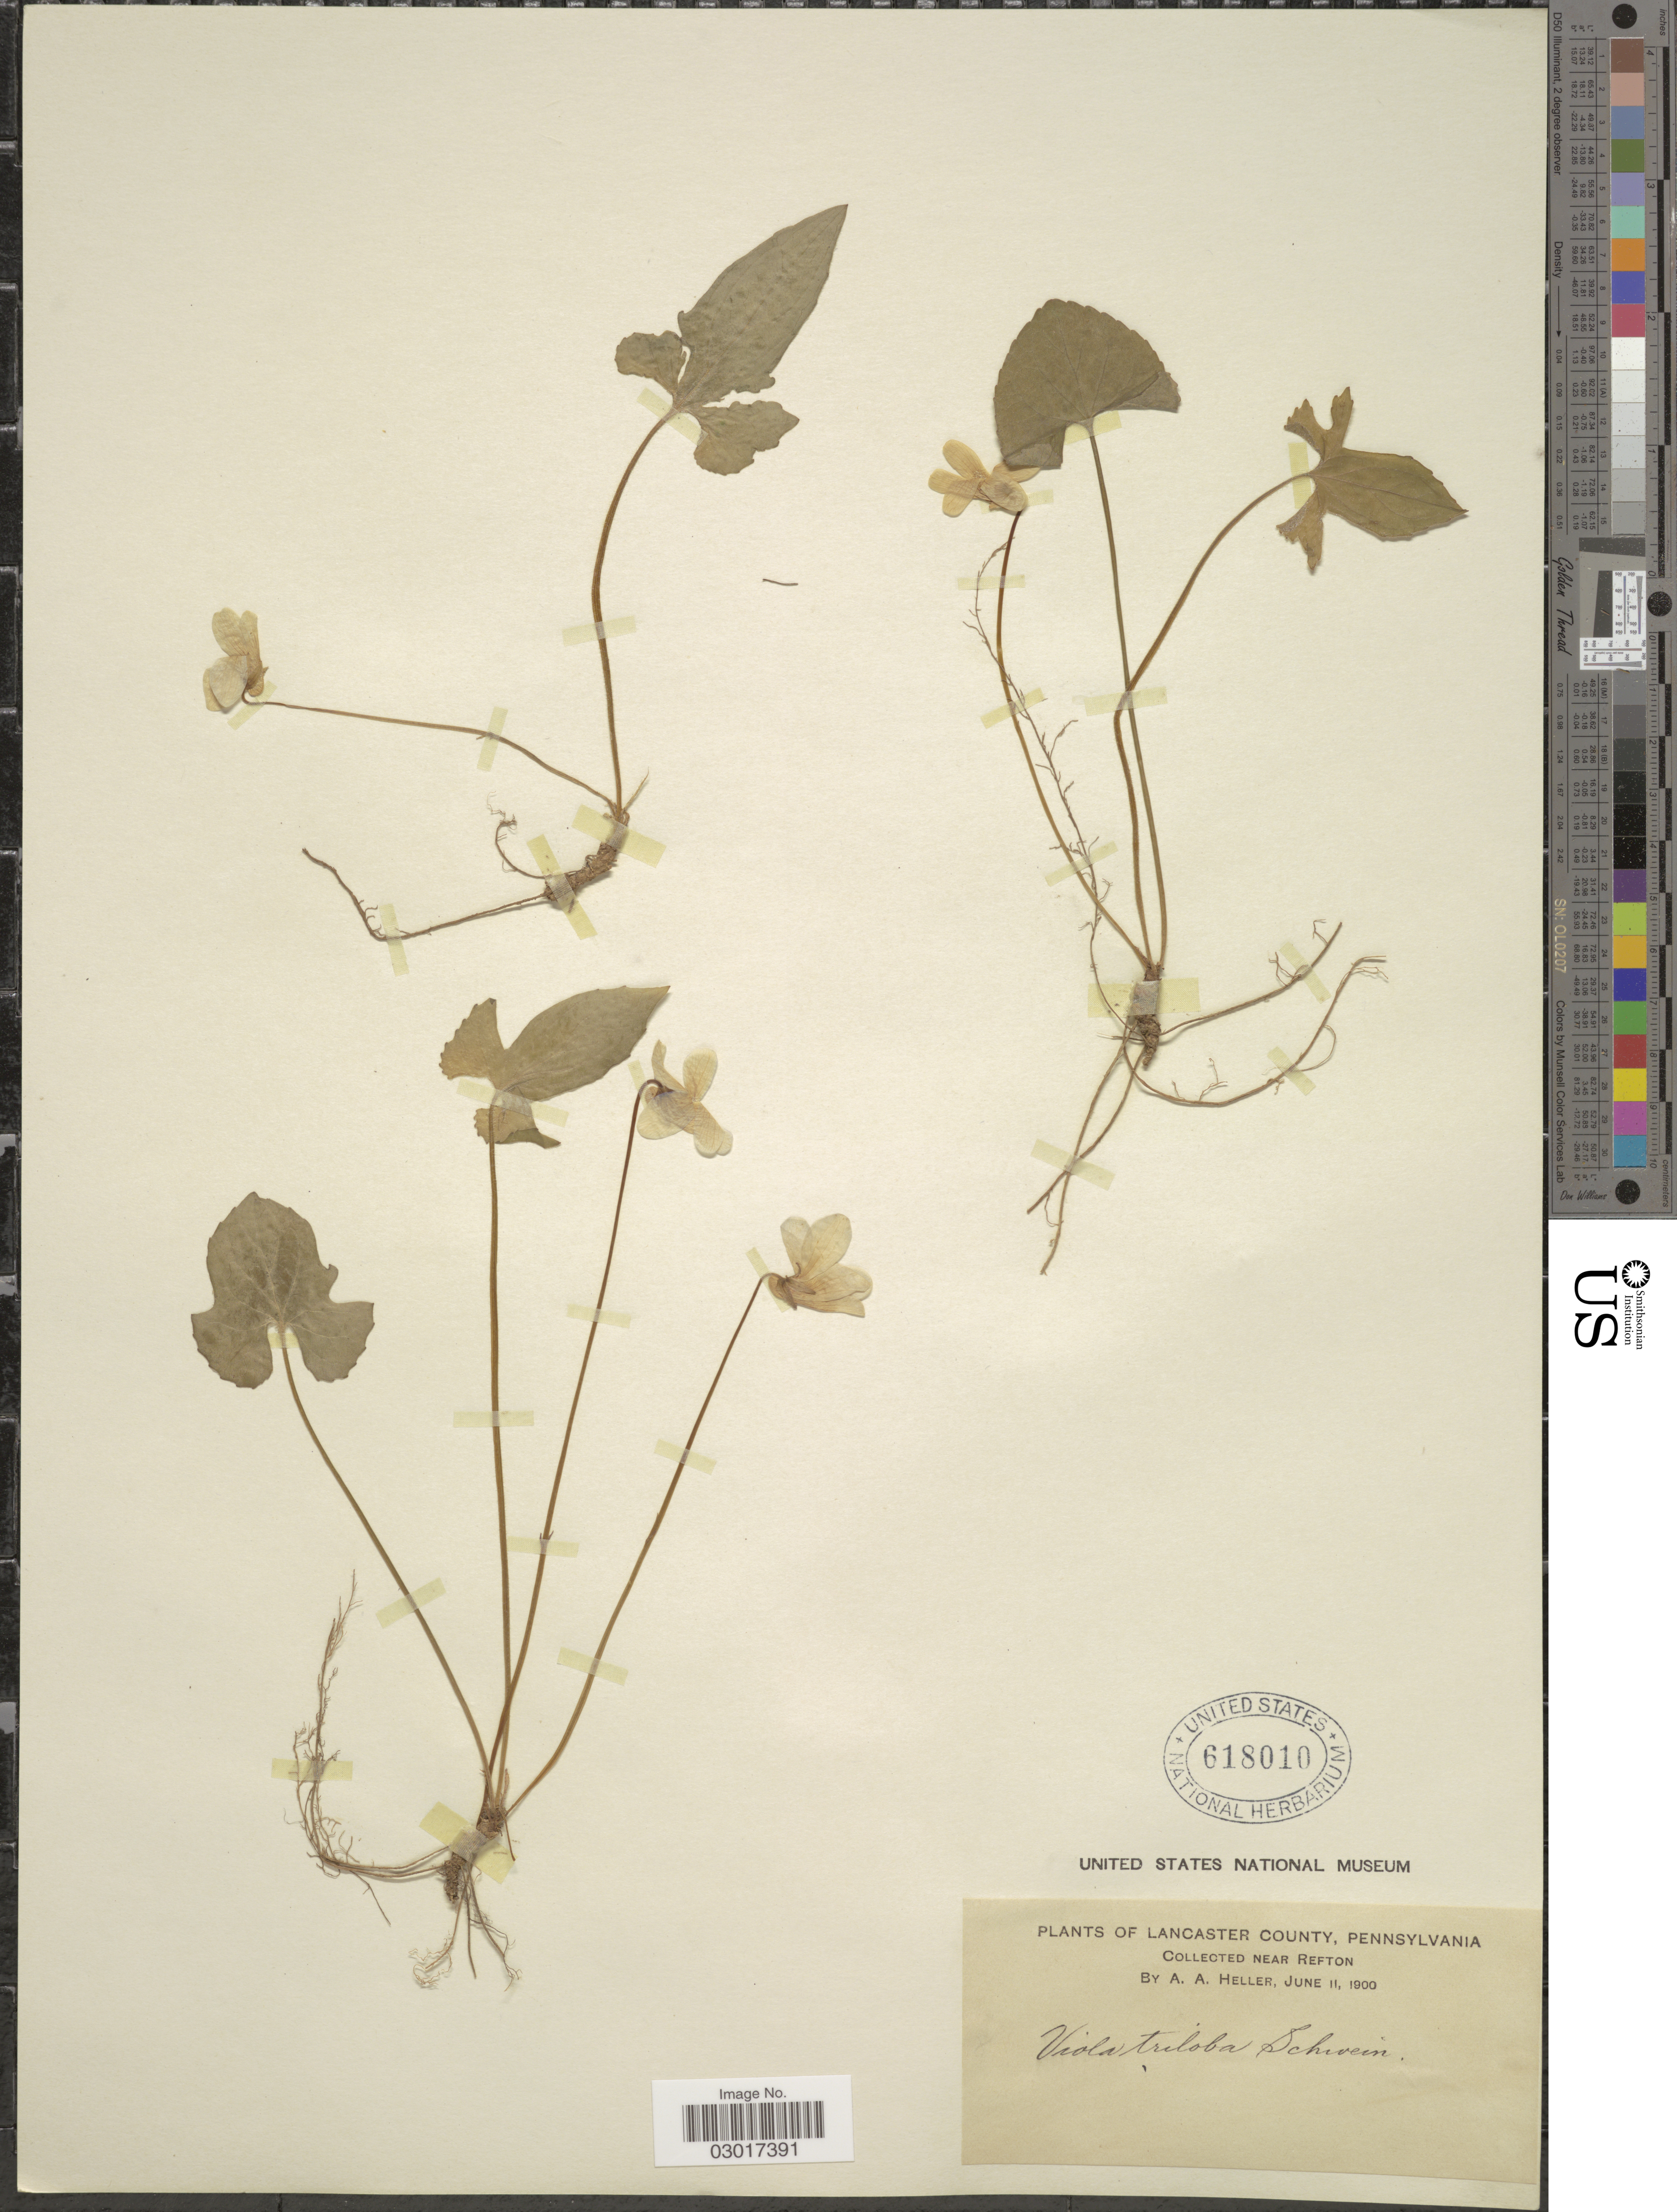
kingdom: Plantae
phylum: Tracheophyta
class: Magnoliopsida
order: Malpighiales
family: Violaceae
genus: Viola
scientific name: Viola triloba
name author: Schwein.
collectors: A. A. Heller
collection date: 1900-06-11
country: United States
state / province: Pennsylvania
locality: Lancaster County, Near Refton.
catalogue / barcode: US 618010